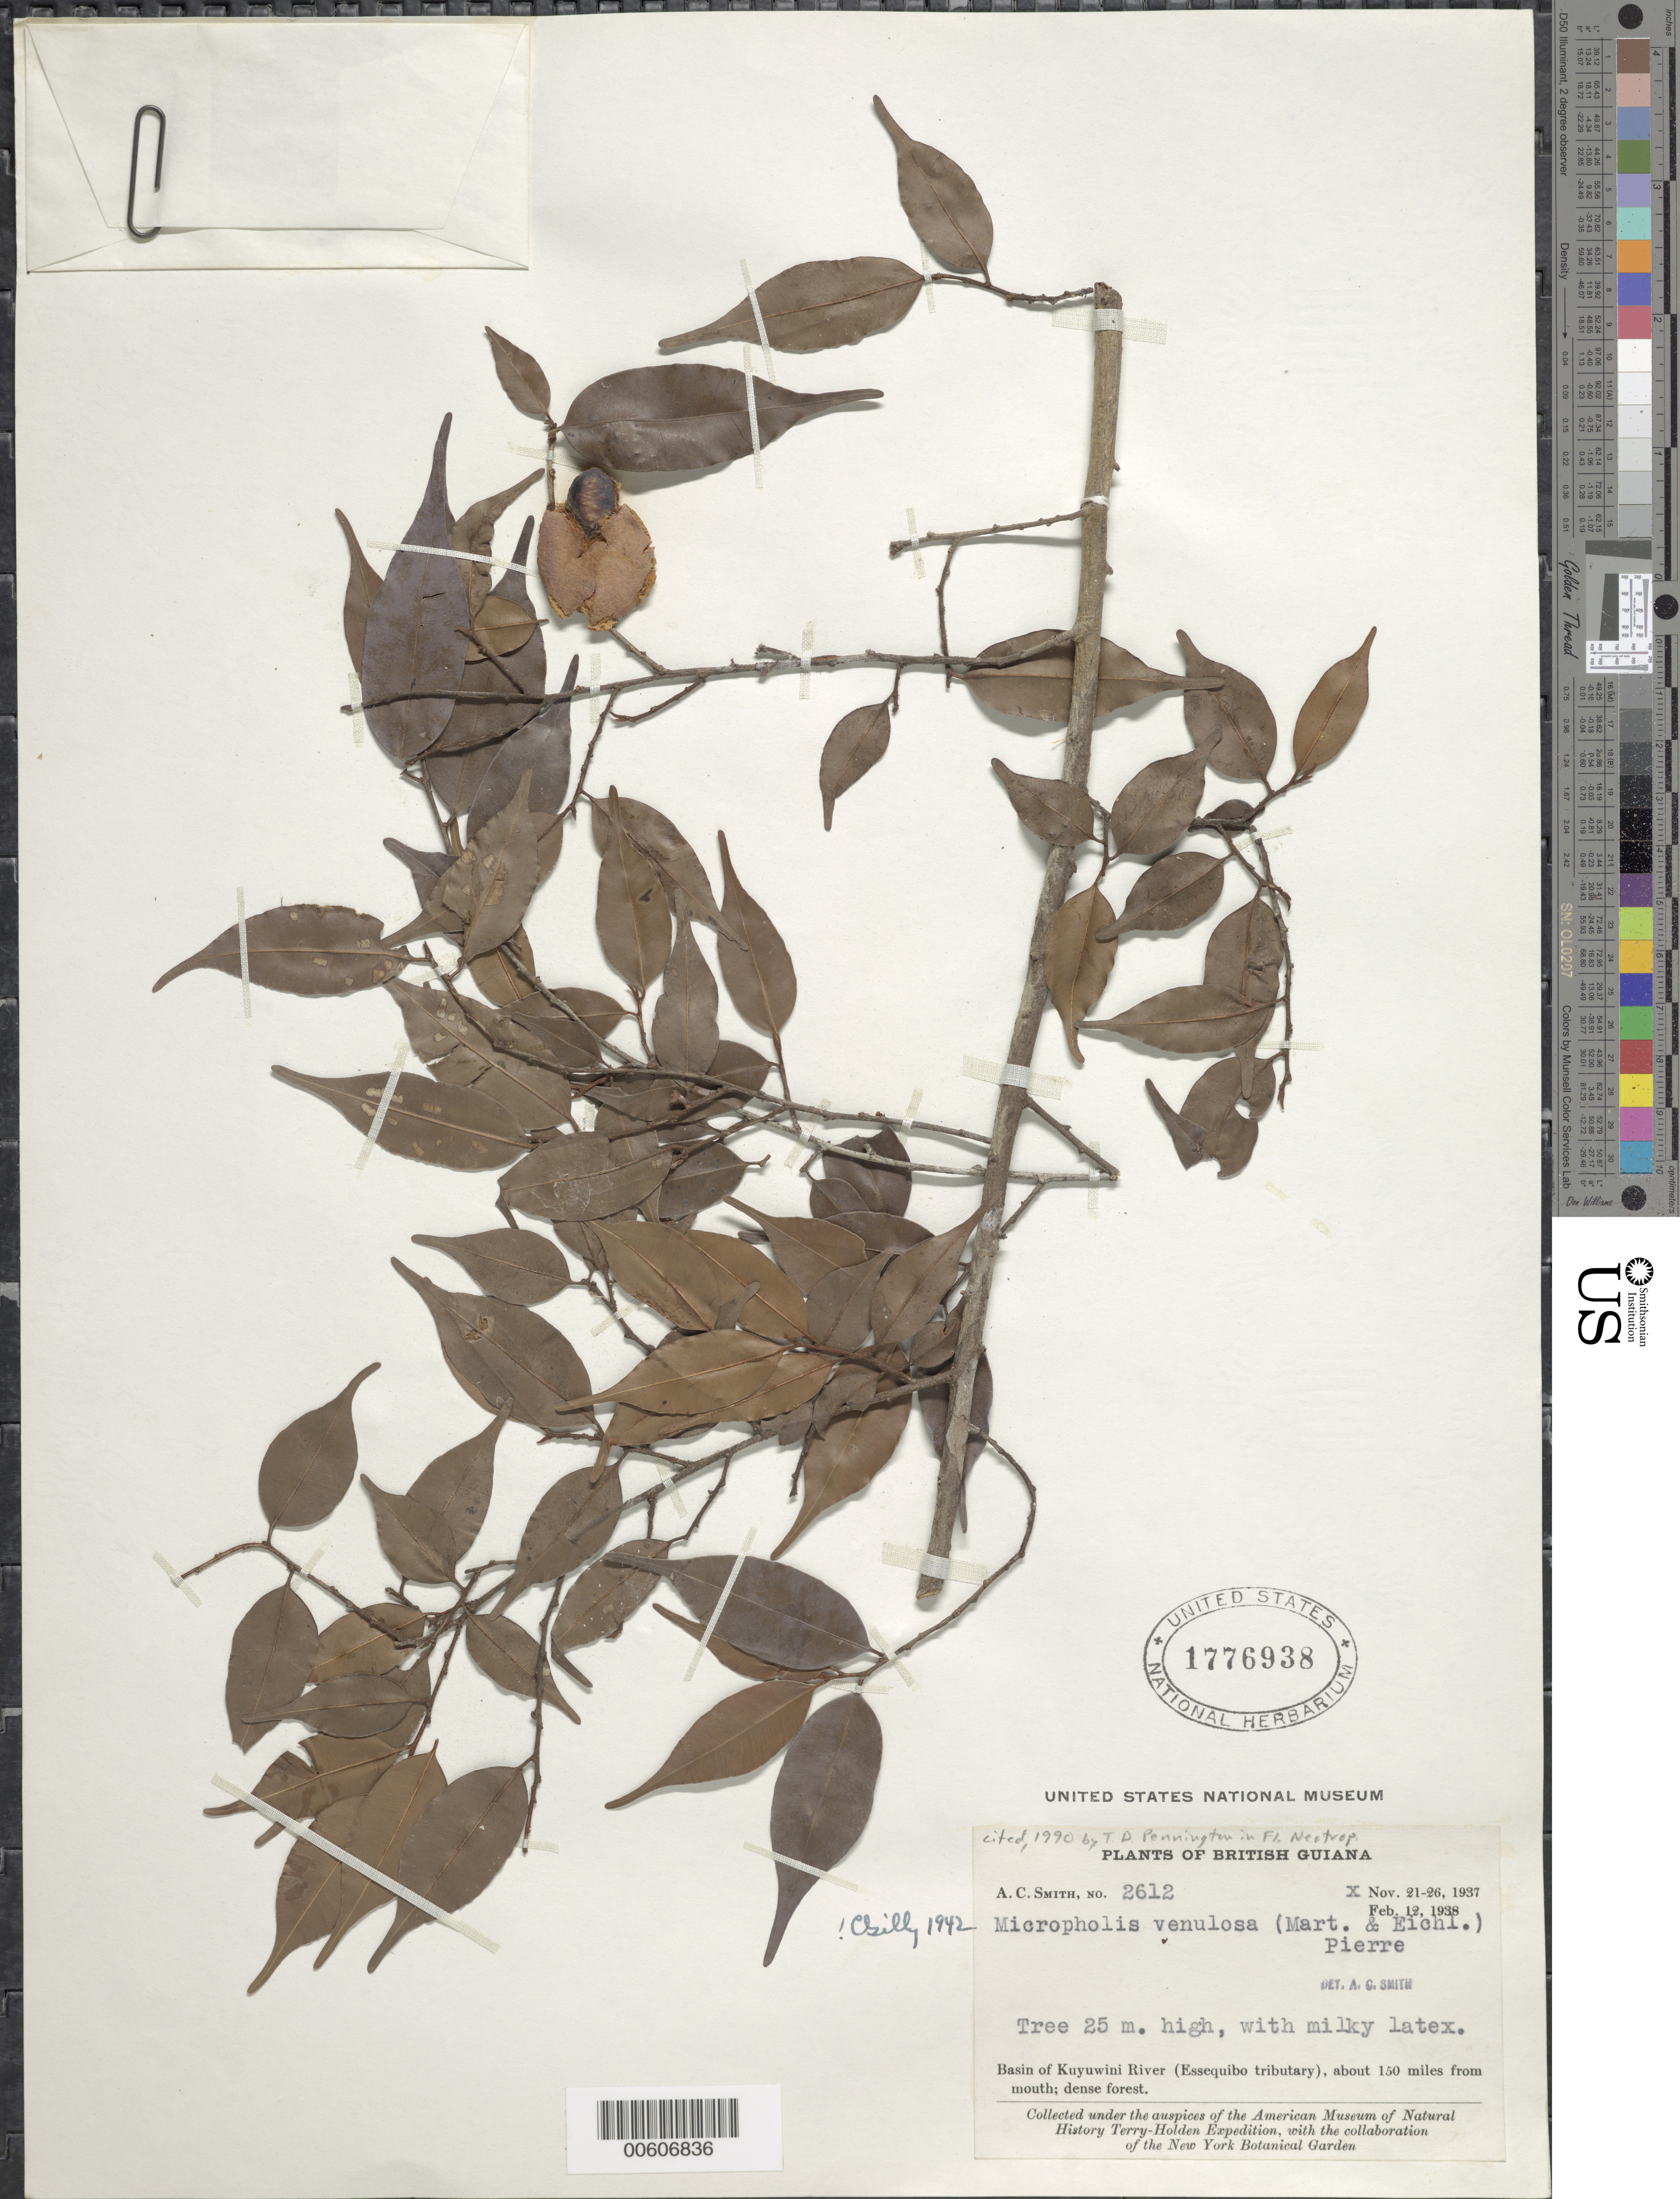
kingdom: Plantae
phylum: Tracheophyta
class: Magnoliopsida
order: Ericales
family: Sapotaceae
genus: Micropholis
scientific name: Micropholis venulosa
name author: (Mart. & Eichler) Pierre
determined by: Pennington, T. D., (K)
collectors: A. C. Smith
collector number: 2612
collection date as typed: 21-Nov-37 to 26-Nov-37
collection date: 1937-11-21/1937-11-26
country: Guyana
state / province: U. Takutu-U. Essequibo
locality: Kuyuwini River Basin (Essequibo River tributary), about 150 mi. from mouth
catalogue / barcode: US 1776938